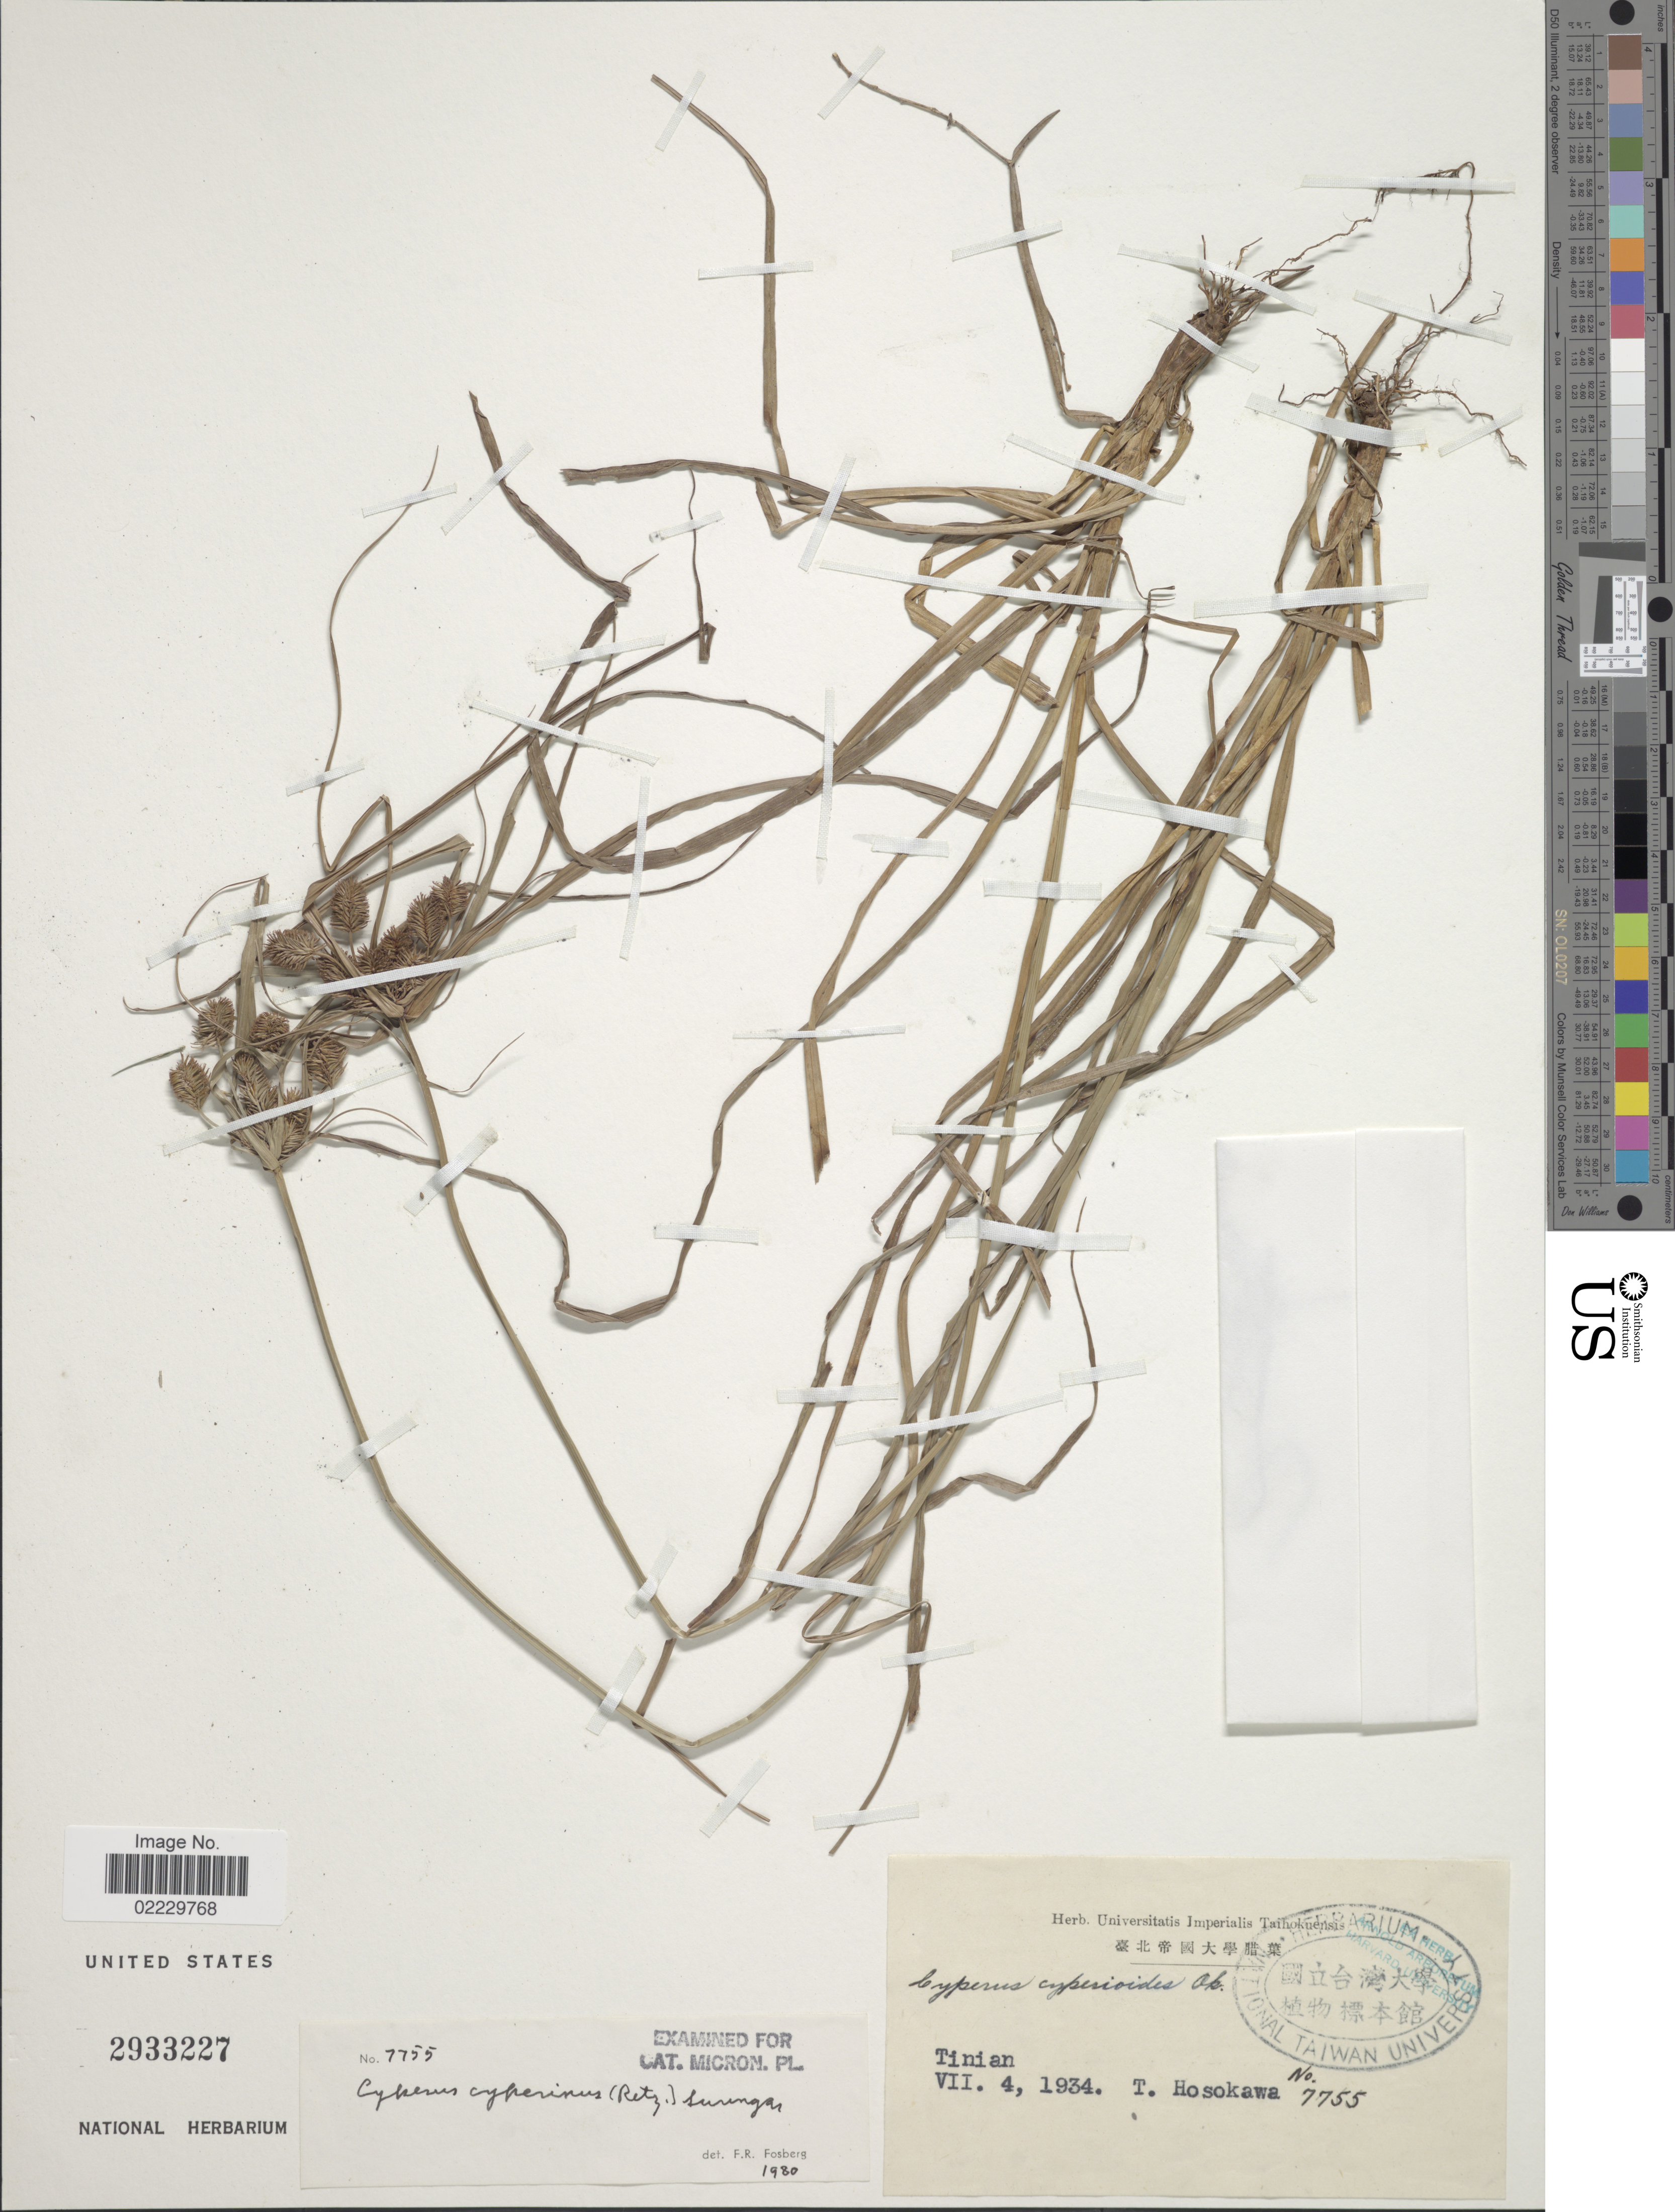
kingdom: Plantae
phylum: Tracheophyta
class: Liliopsida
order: Poales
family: Cyperaceae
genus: Cyperus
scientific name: Cyperus cyperinus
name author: (Retz.) Valck. Sur.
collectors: T. Hosokawa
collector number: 7755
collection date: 1934-07-04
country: Northern Mariana Islands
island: Tinian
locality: Tinian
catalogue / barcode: US 2933227